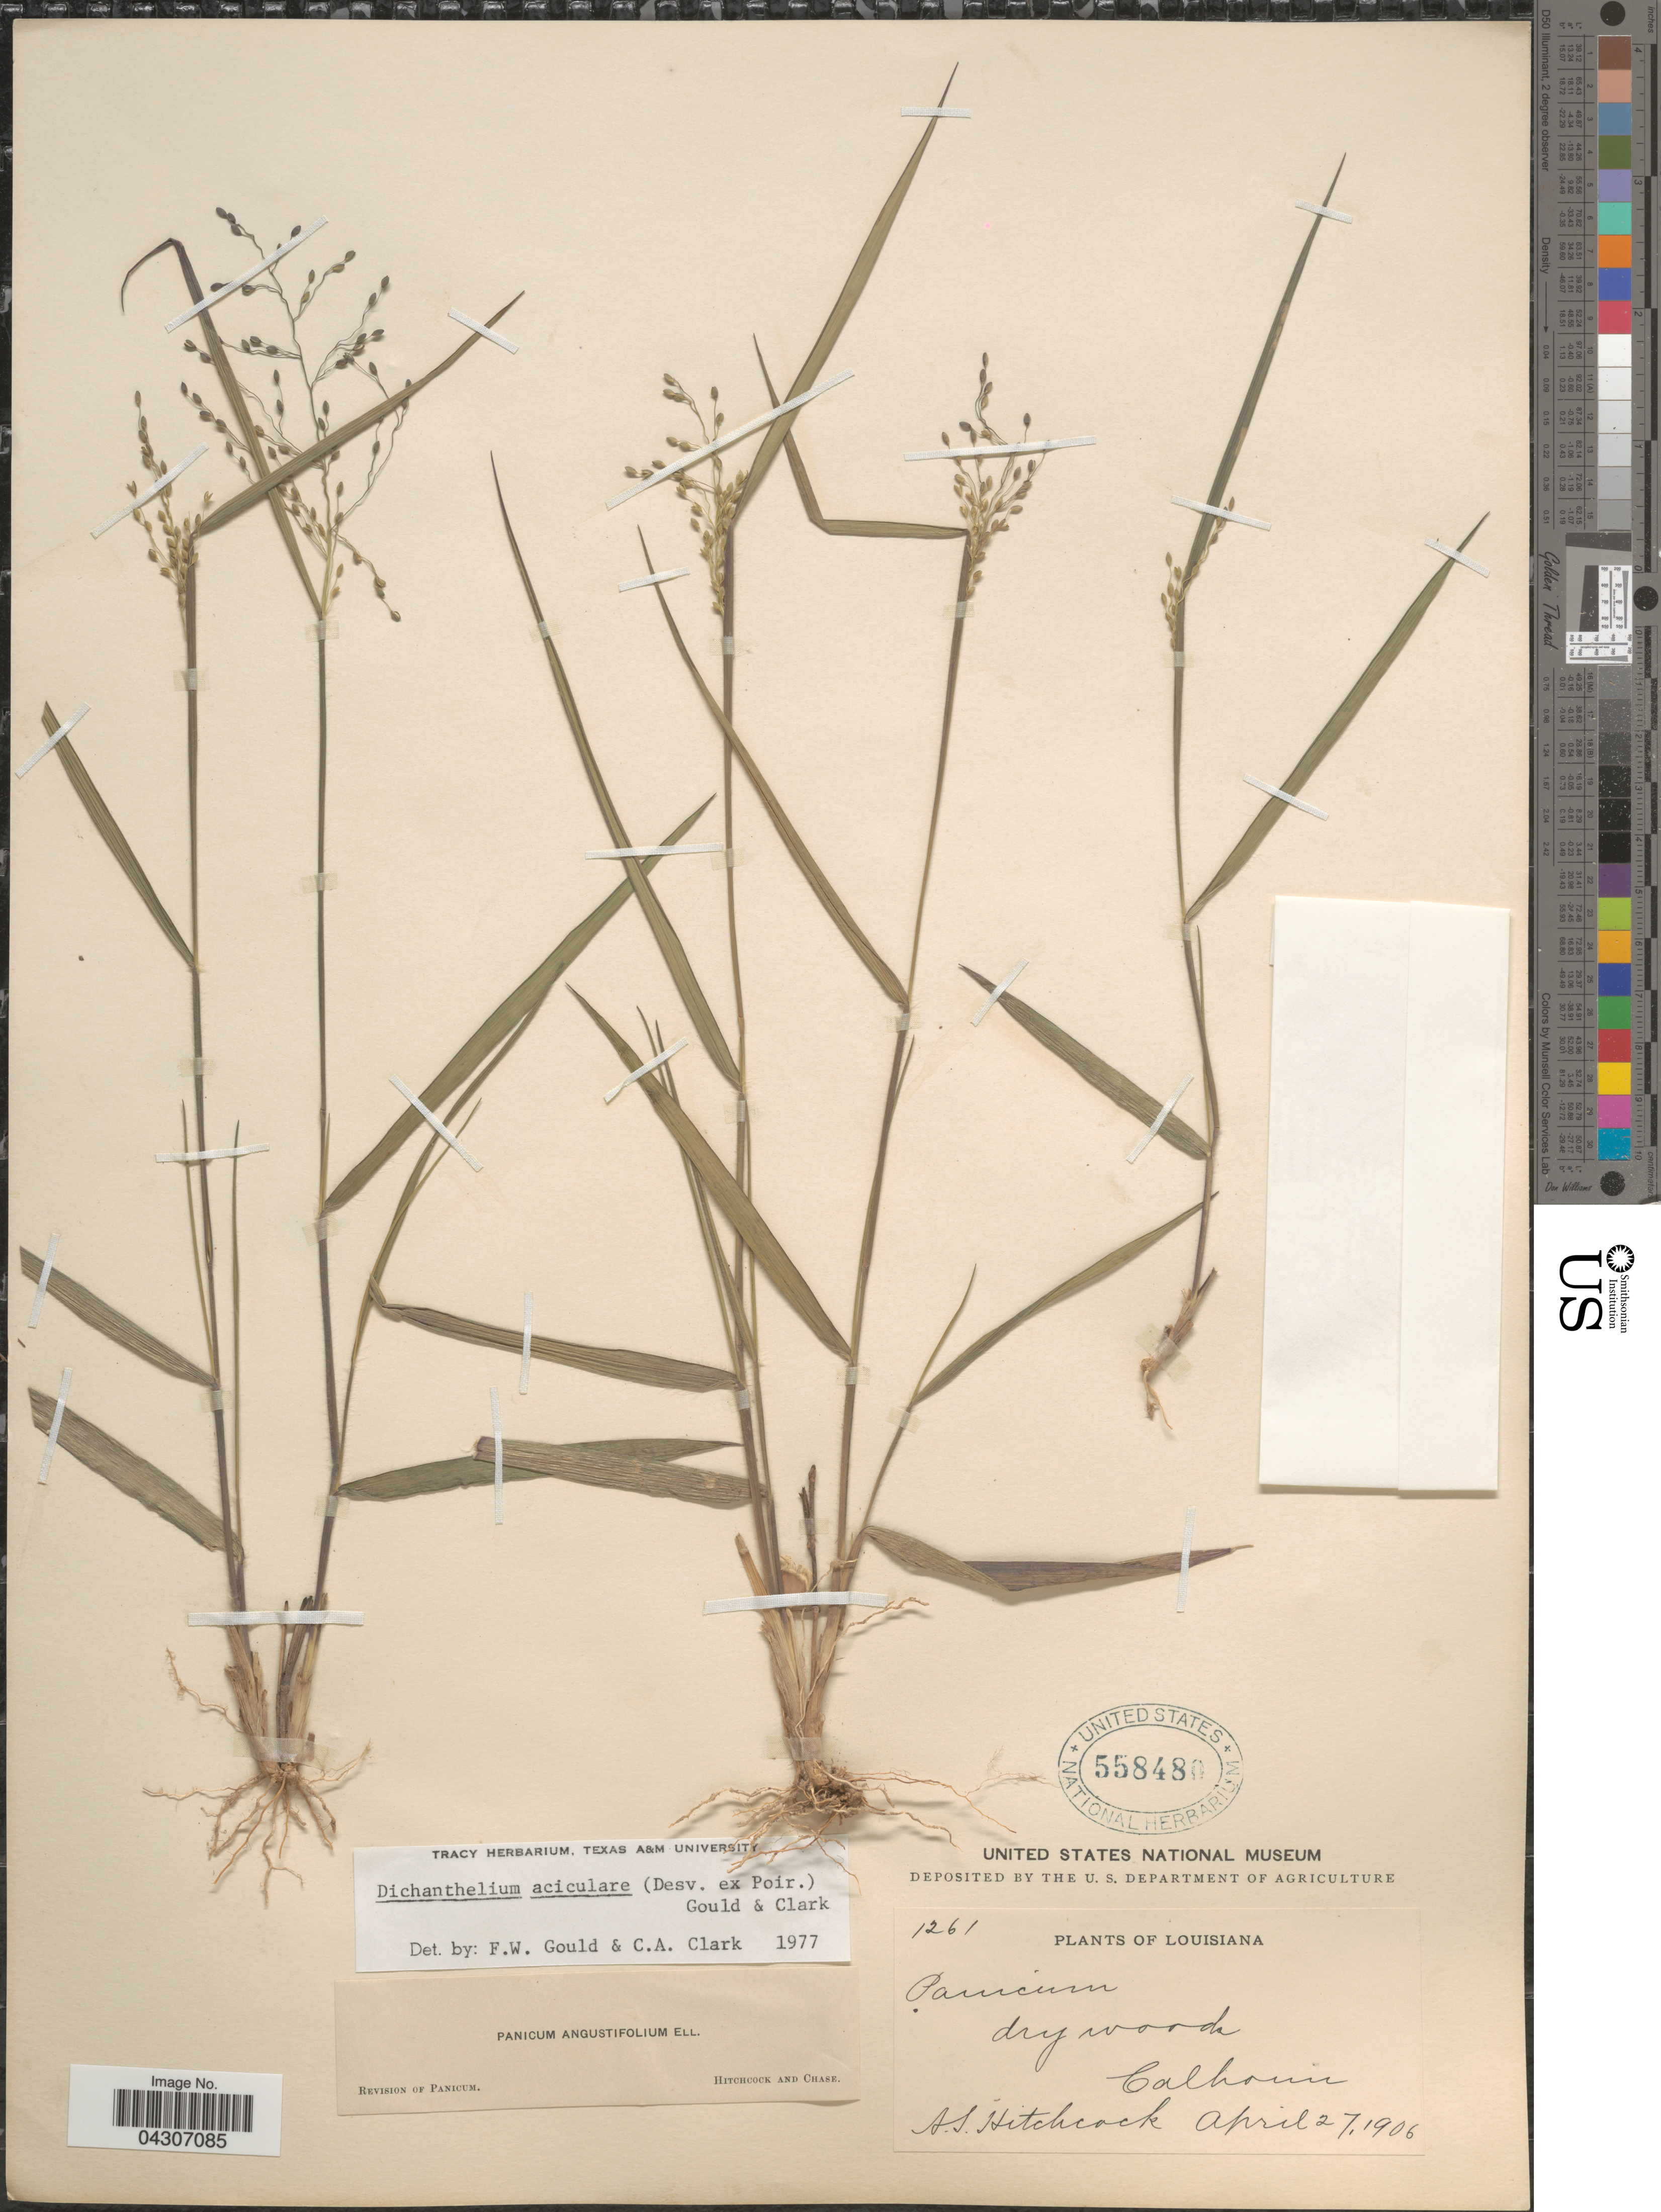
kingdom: Plantae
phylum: Tracheophyta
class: Liliopsida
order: Poales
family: Poaceae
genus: Dichanthelium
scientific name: Dichanthelium aciculare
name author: (Desv. ex Poir.) Gould & C.A. Clark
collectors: A. S. Hitchcock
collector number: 1261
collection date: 1906-04-27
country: United States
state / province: Louisiana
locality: Calhoun.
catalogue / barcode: US 558480